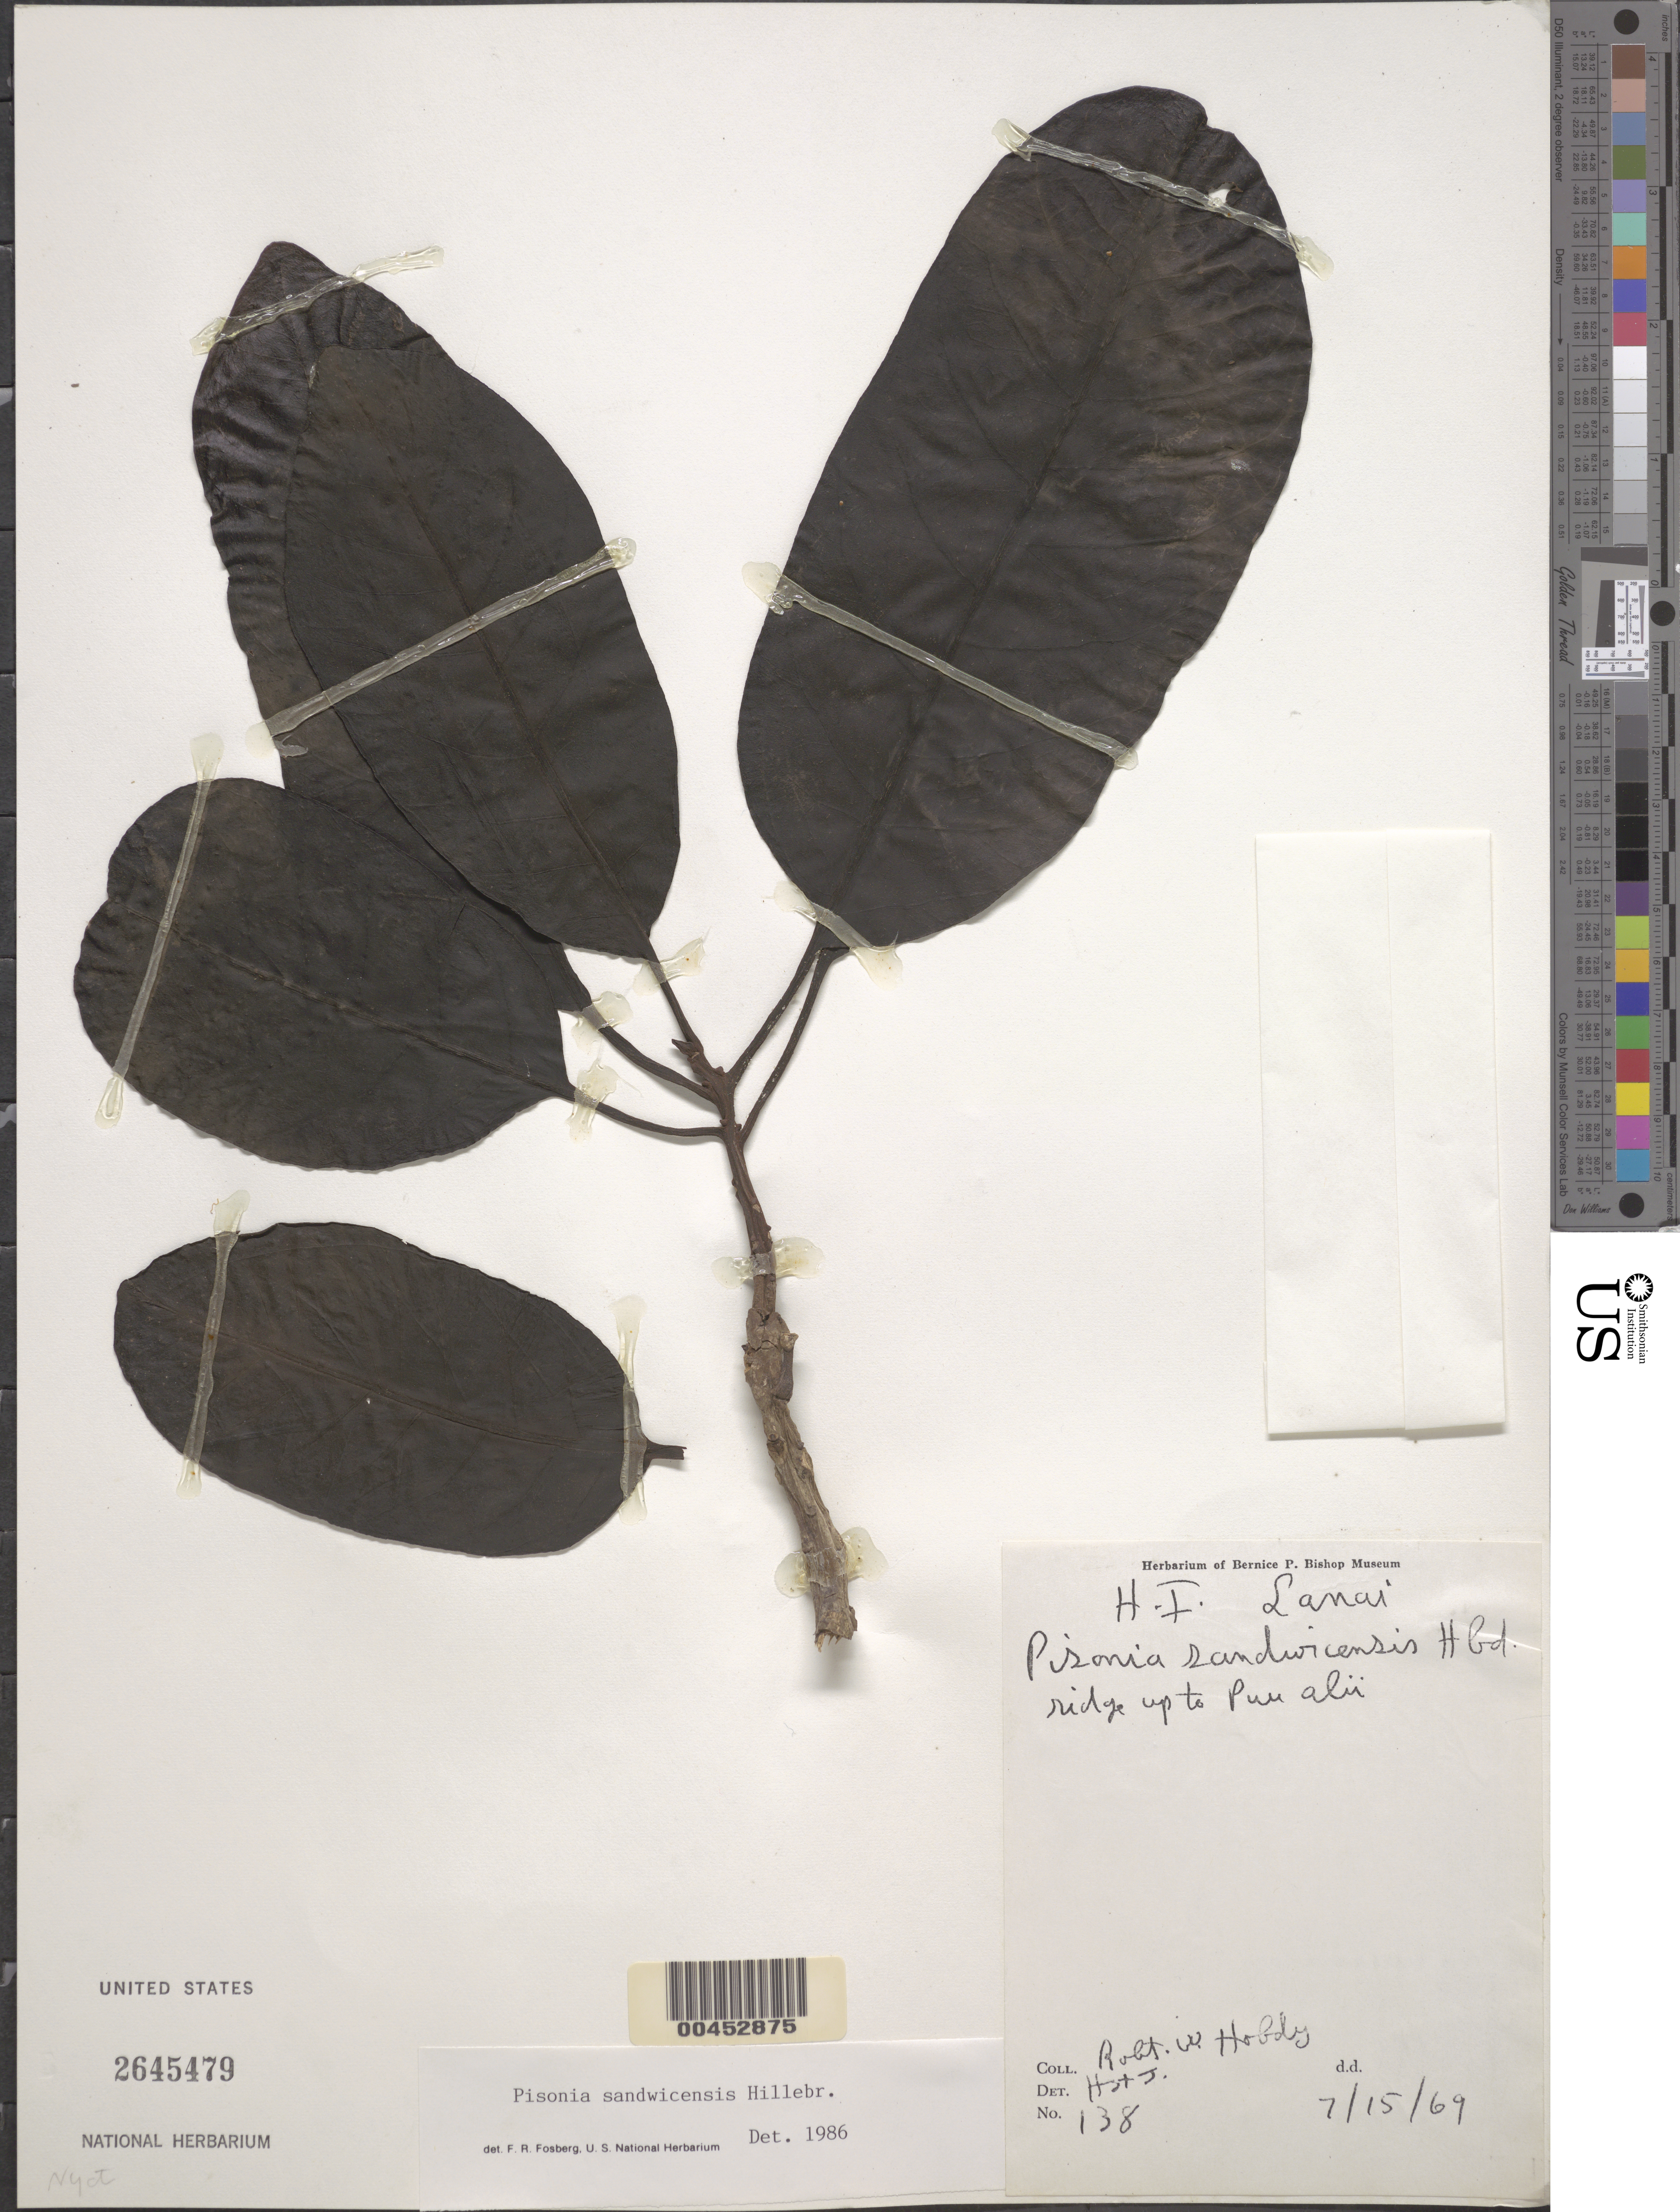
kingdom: Plantae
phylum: Tracheophyta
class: Magnoliopsida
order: Caryophyllales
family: Nyctaginaceae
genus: Rockia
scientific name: Rockia sandwicensis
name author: (Hillebr.) Heimerl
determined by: Wagner, W. L., (BOT), Smithsonian Institution - National Museum of Natural History (UNITED STATES)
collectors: R. Hobdy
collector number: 138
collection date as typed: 15 Jul 1969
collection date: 1969-07-15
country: United States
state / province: Hawaii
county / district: Maui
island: Lana'i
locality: ridge up to Puu Alii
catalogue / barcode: US 2645479